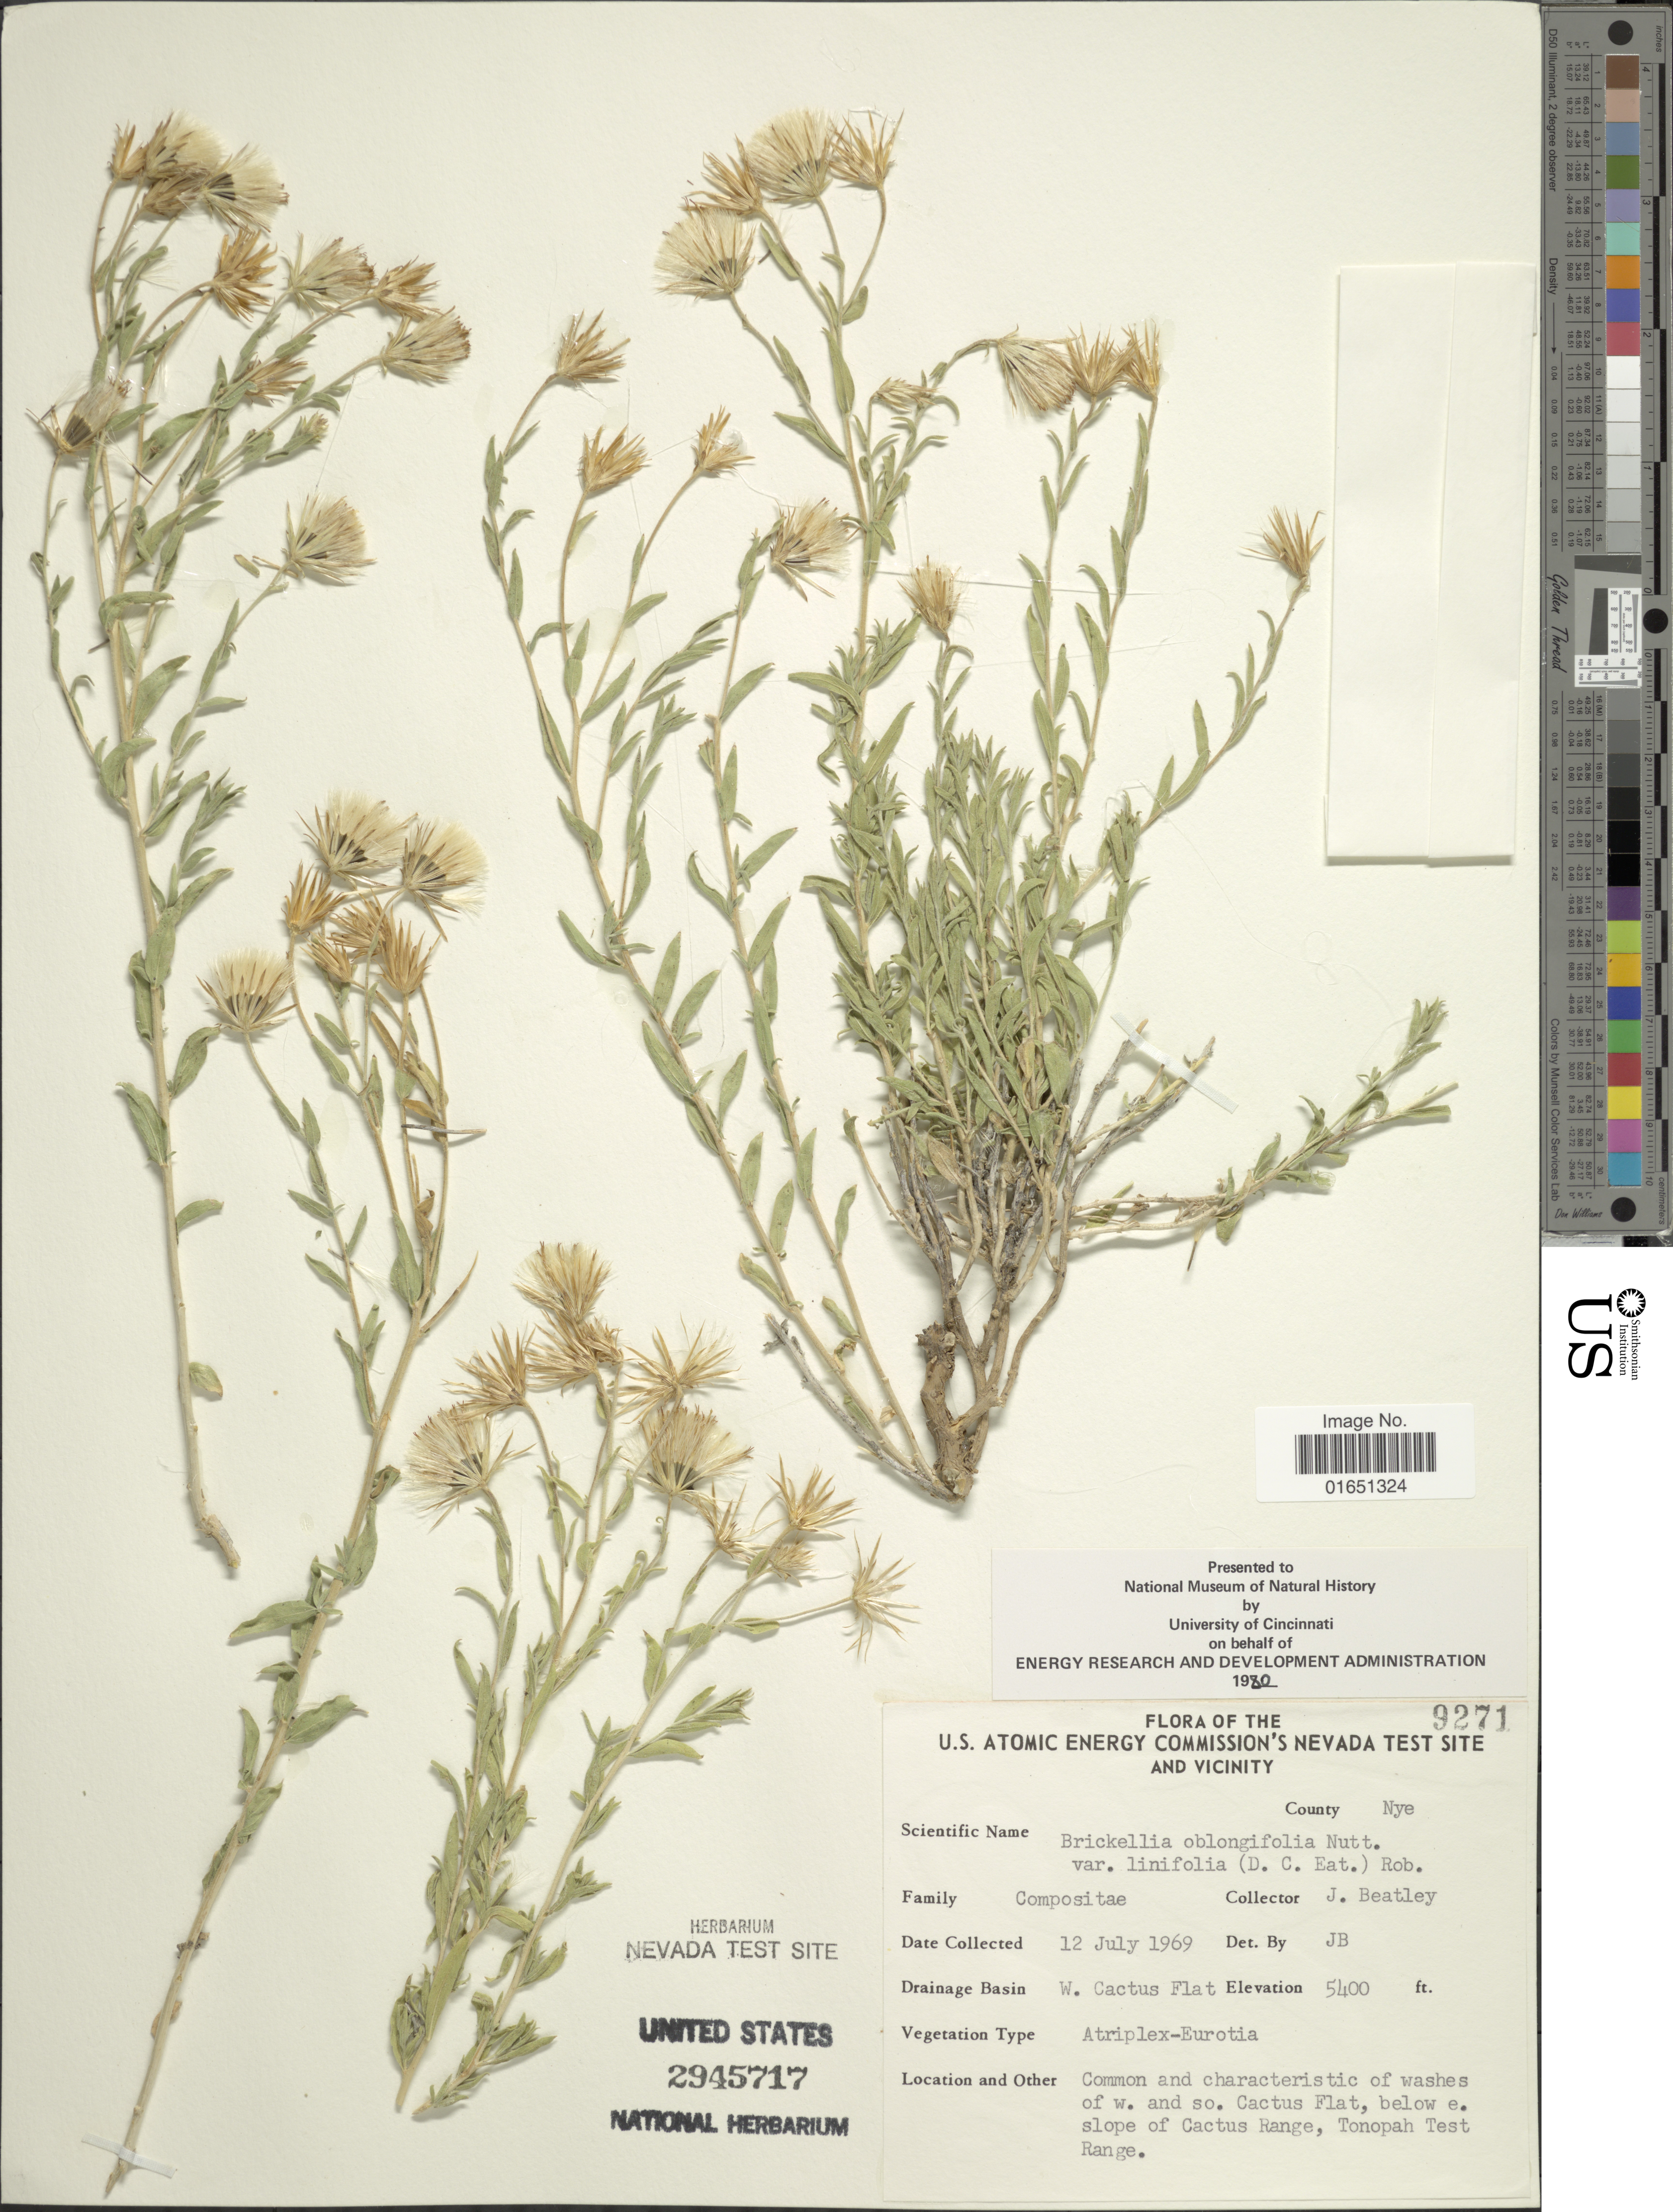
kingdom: Plantae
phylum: Tracheophyta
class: Magnoliopsida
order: Asterales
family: Asteraceae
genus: Brickellia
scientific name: Brickellia oblongifolia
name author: Nutt.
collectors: J. C. Beatley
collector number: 9271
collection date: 1969-07-12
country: United States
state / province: Nevada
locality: The U.S. Atomic Energy Commission's Nevada Test Site and vicinity, County Nye, Drainage Basin W. Cactus Flat, Common and characteristic of washes of w. and so. cactus Flat, below e, slope of Cactus Range, Tonopah Test Range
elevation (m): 1646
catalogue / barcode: US 2945717